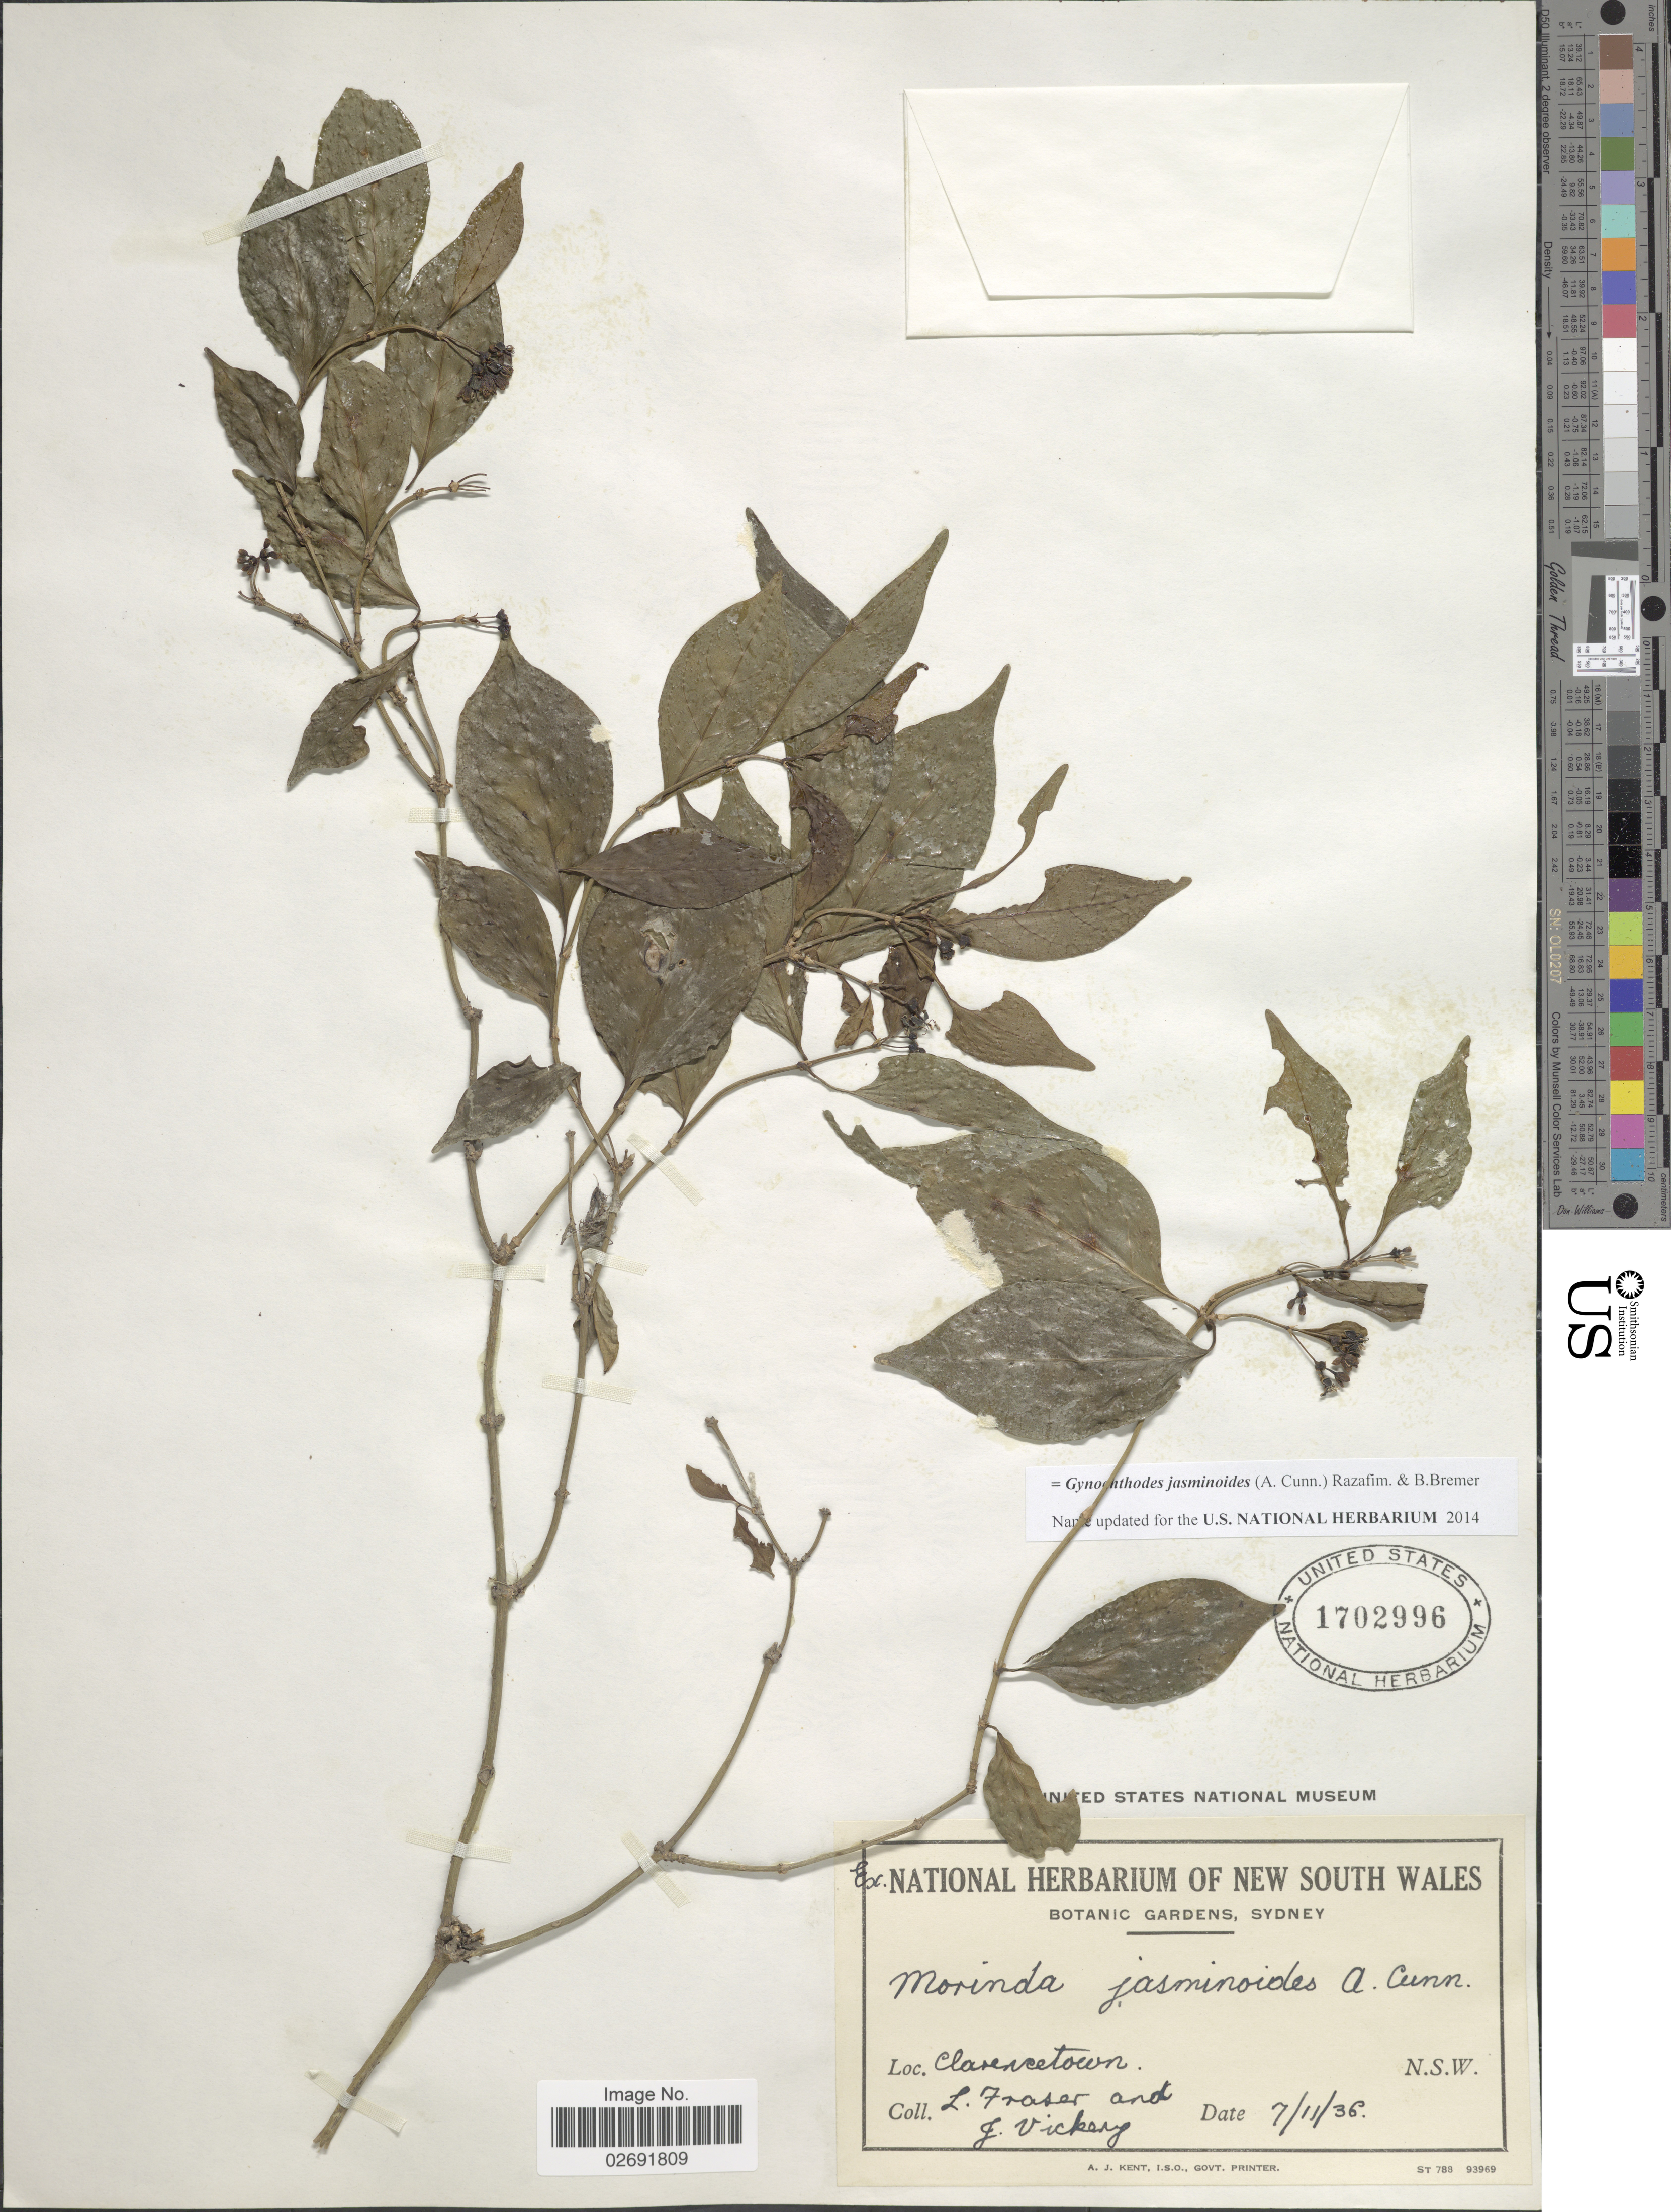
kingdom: Plantae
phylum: Tracheophyta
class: Magnoliopsida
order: Gentianales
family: Rubiaceae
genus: Gynochthodes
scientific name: Gynochthodes jasminoides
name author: (A. Cunn.) Razafim. & B. Bremer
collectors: L. Fraser & J. Vickery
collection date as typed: Transcribed d/m/y: 7/11/36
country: Australia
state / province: New South Wales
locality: Clarencetown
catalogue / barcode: US 1702996